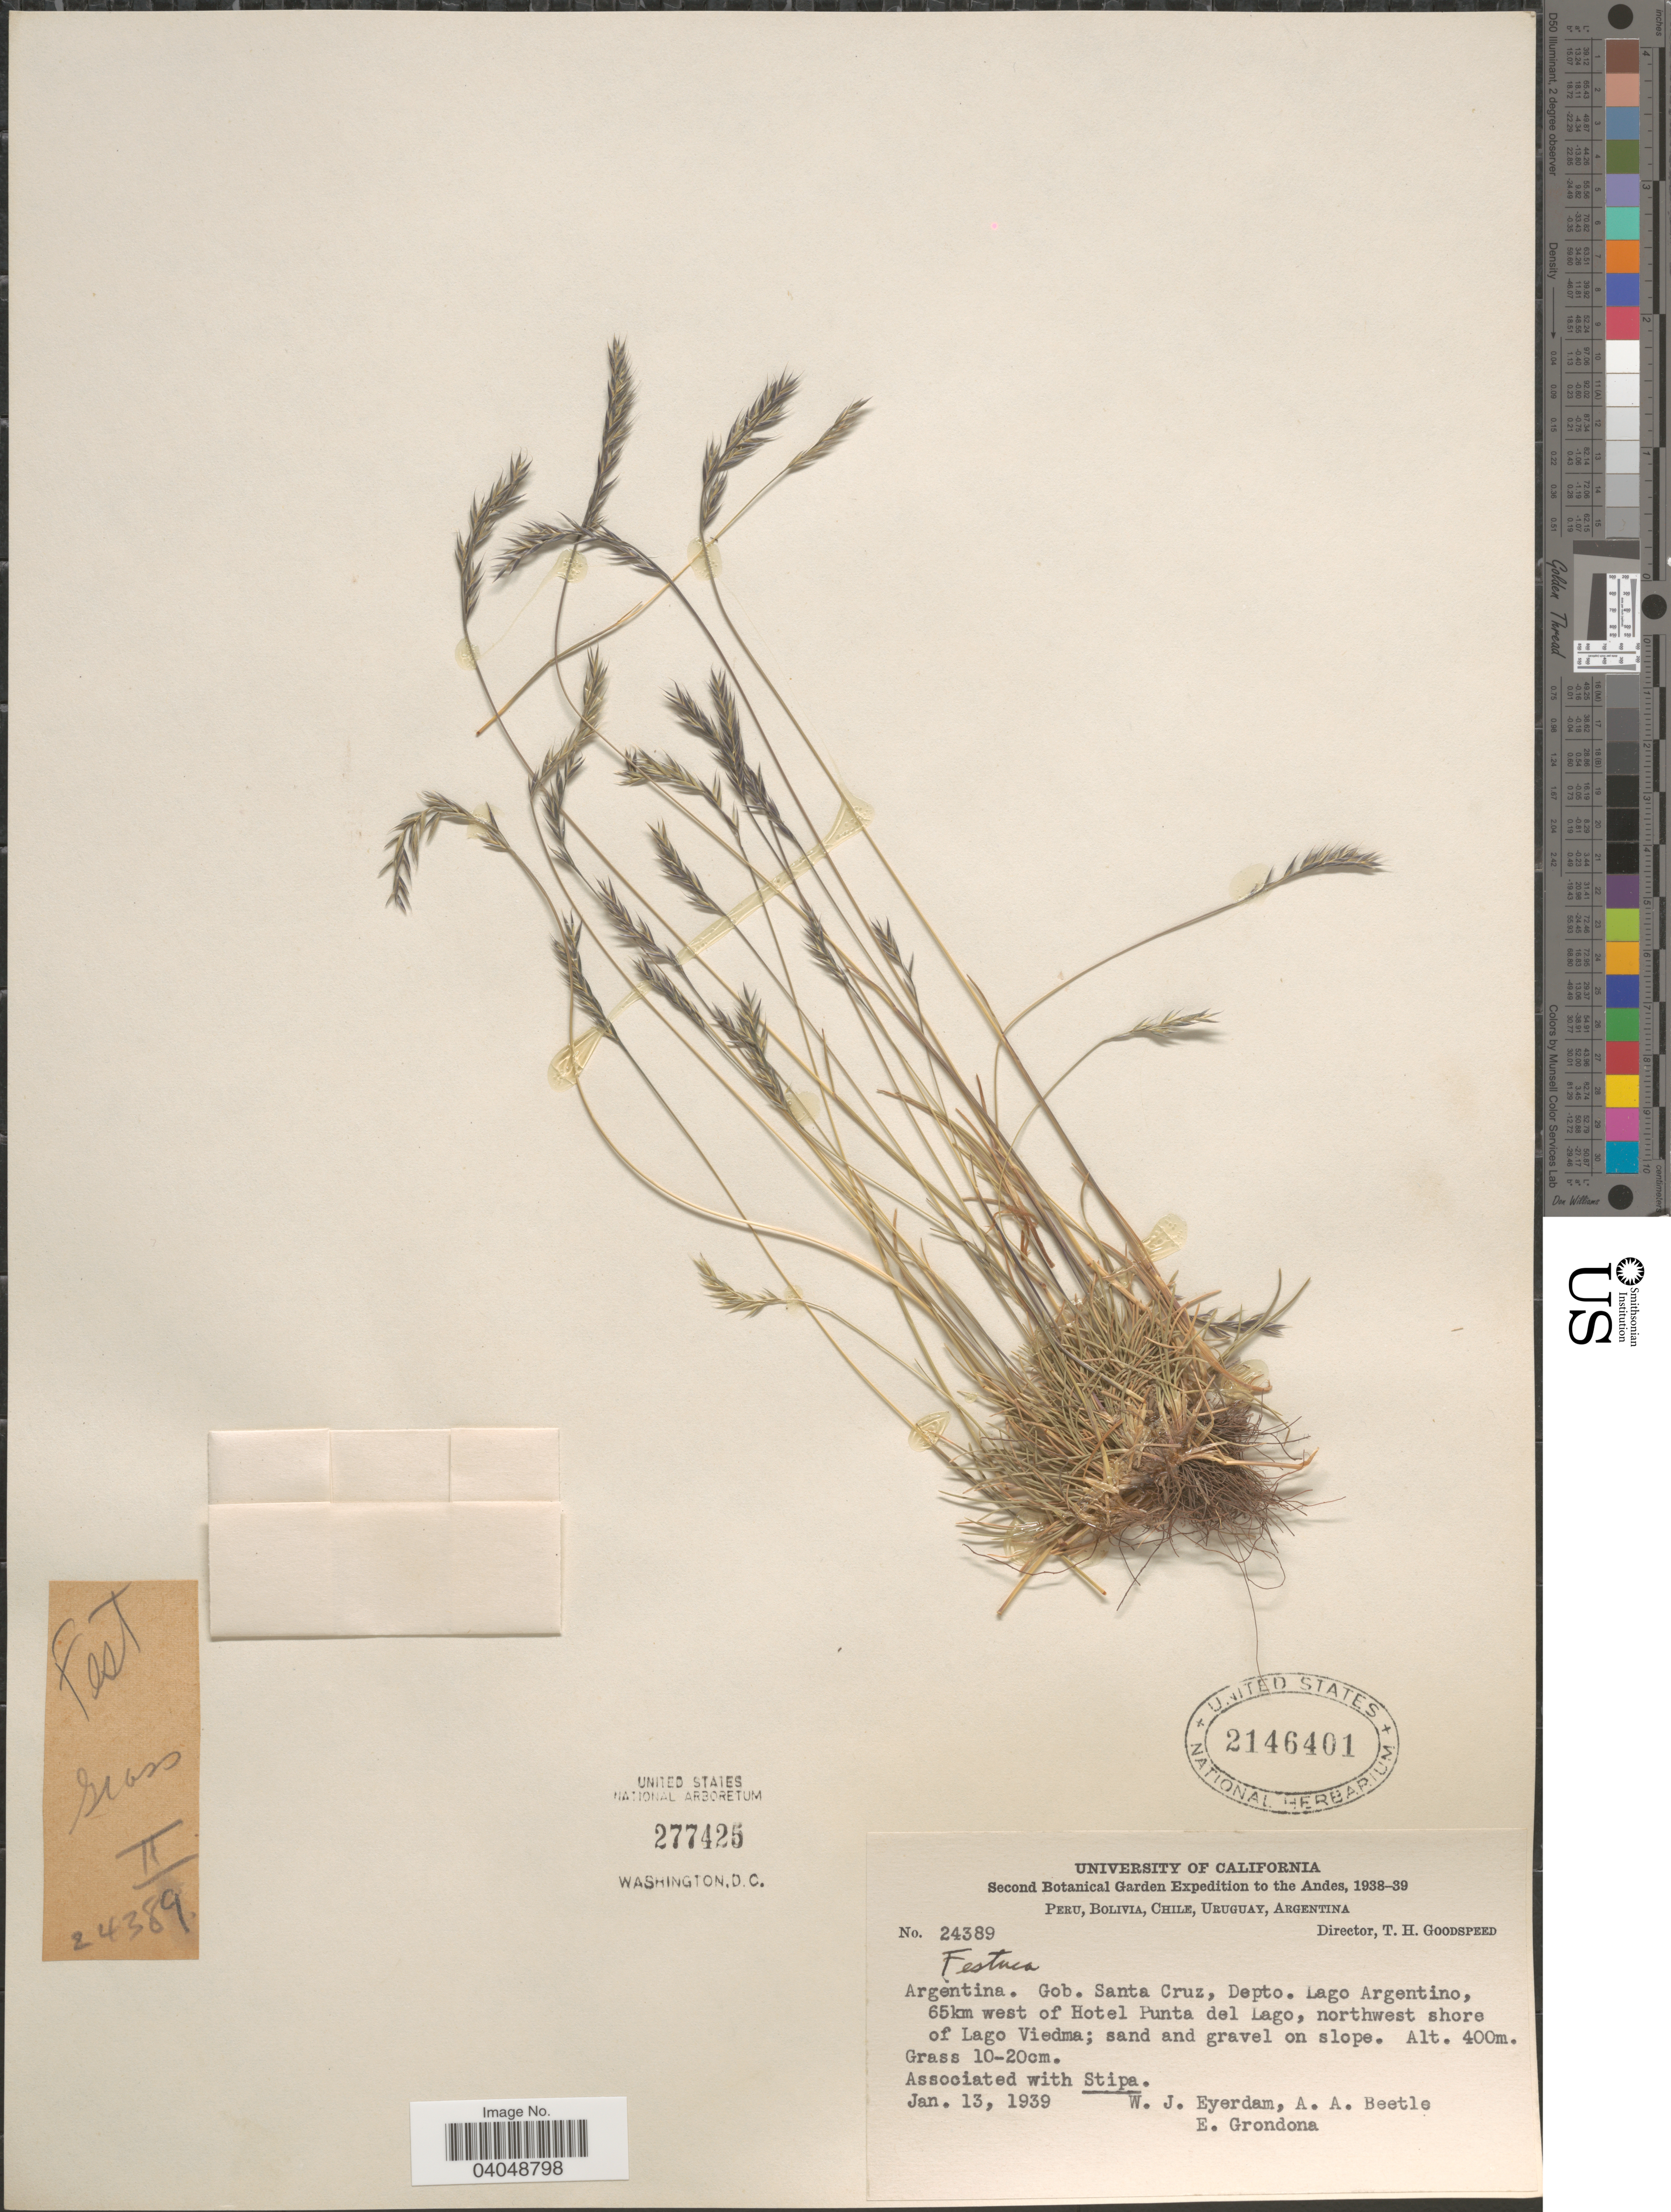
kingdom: Plantae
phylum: Tracheophyta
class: Liliopsida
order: Poales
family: Poaceae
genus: Festuca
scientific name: Festuca sp.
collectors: W. J. Eyerdam, A. A. Beetle & E. Grondona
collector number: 24389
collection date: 1939-01-13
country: Argentina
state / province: Santa Cruz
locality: The Andes. Gob. Santa Cruz, Depto. Lago Argentino, 65km west of Hotel Punta del Lago, northwest shore of Lago Viedma.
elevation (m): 400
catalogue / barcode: US 2146401